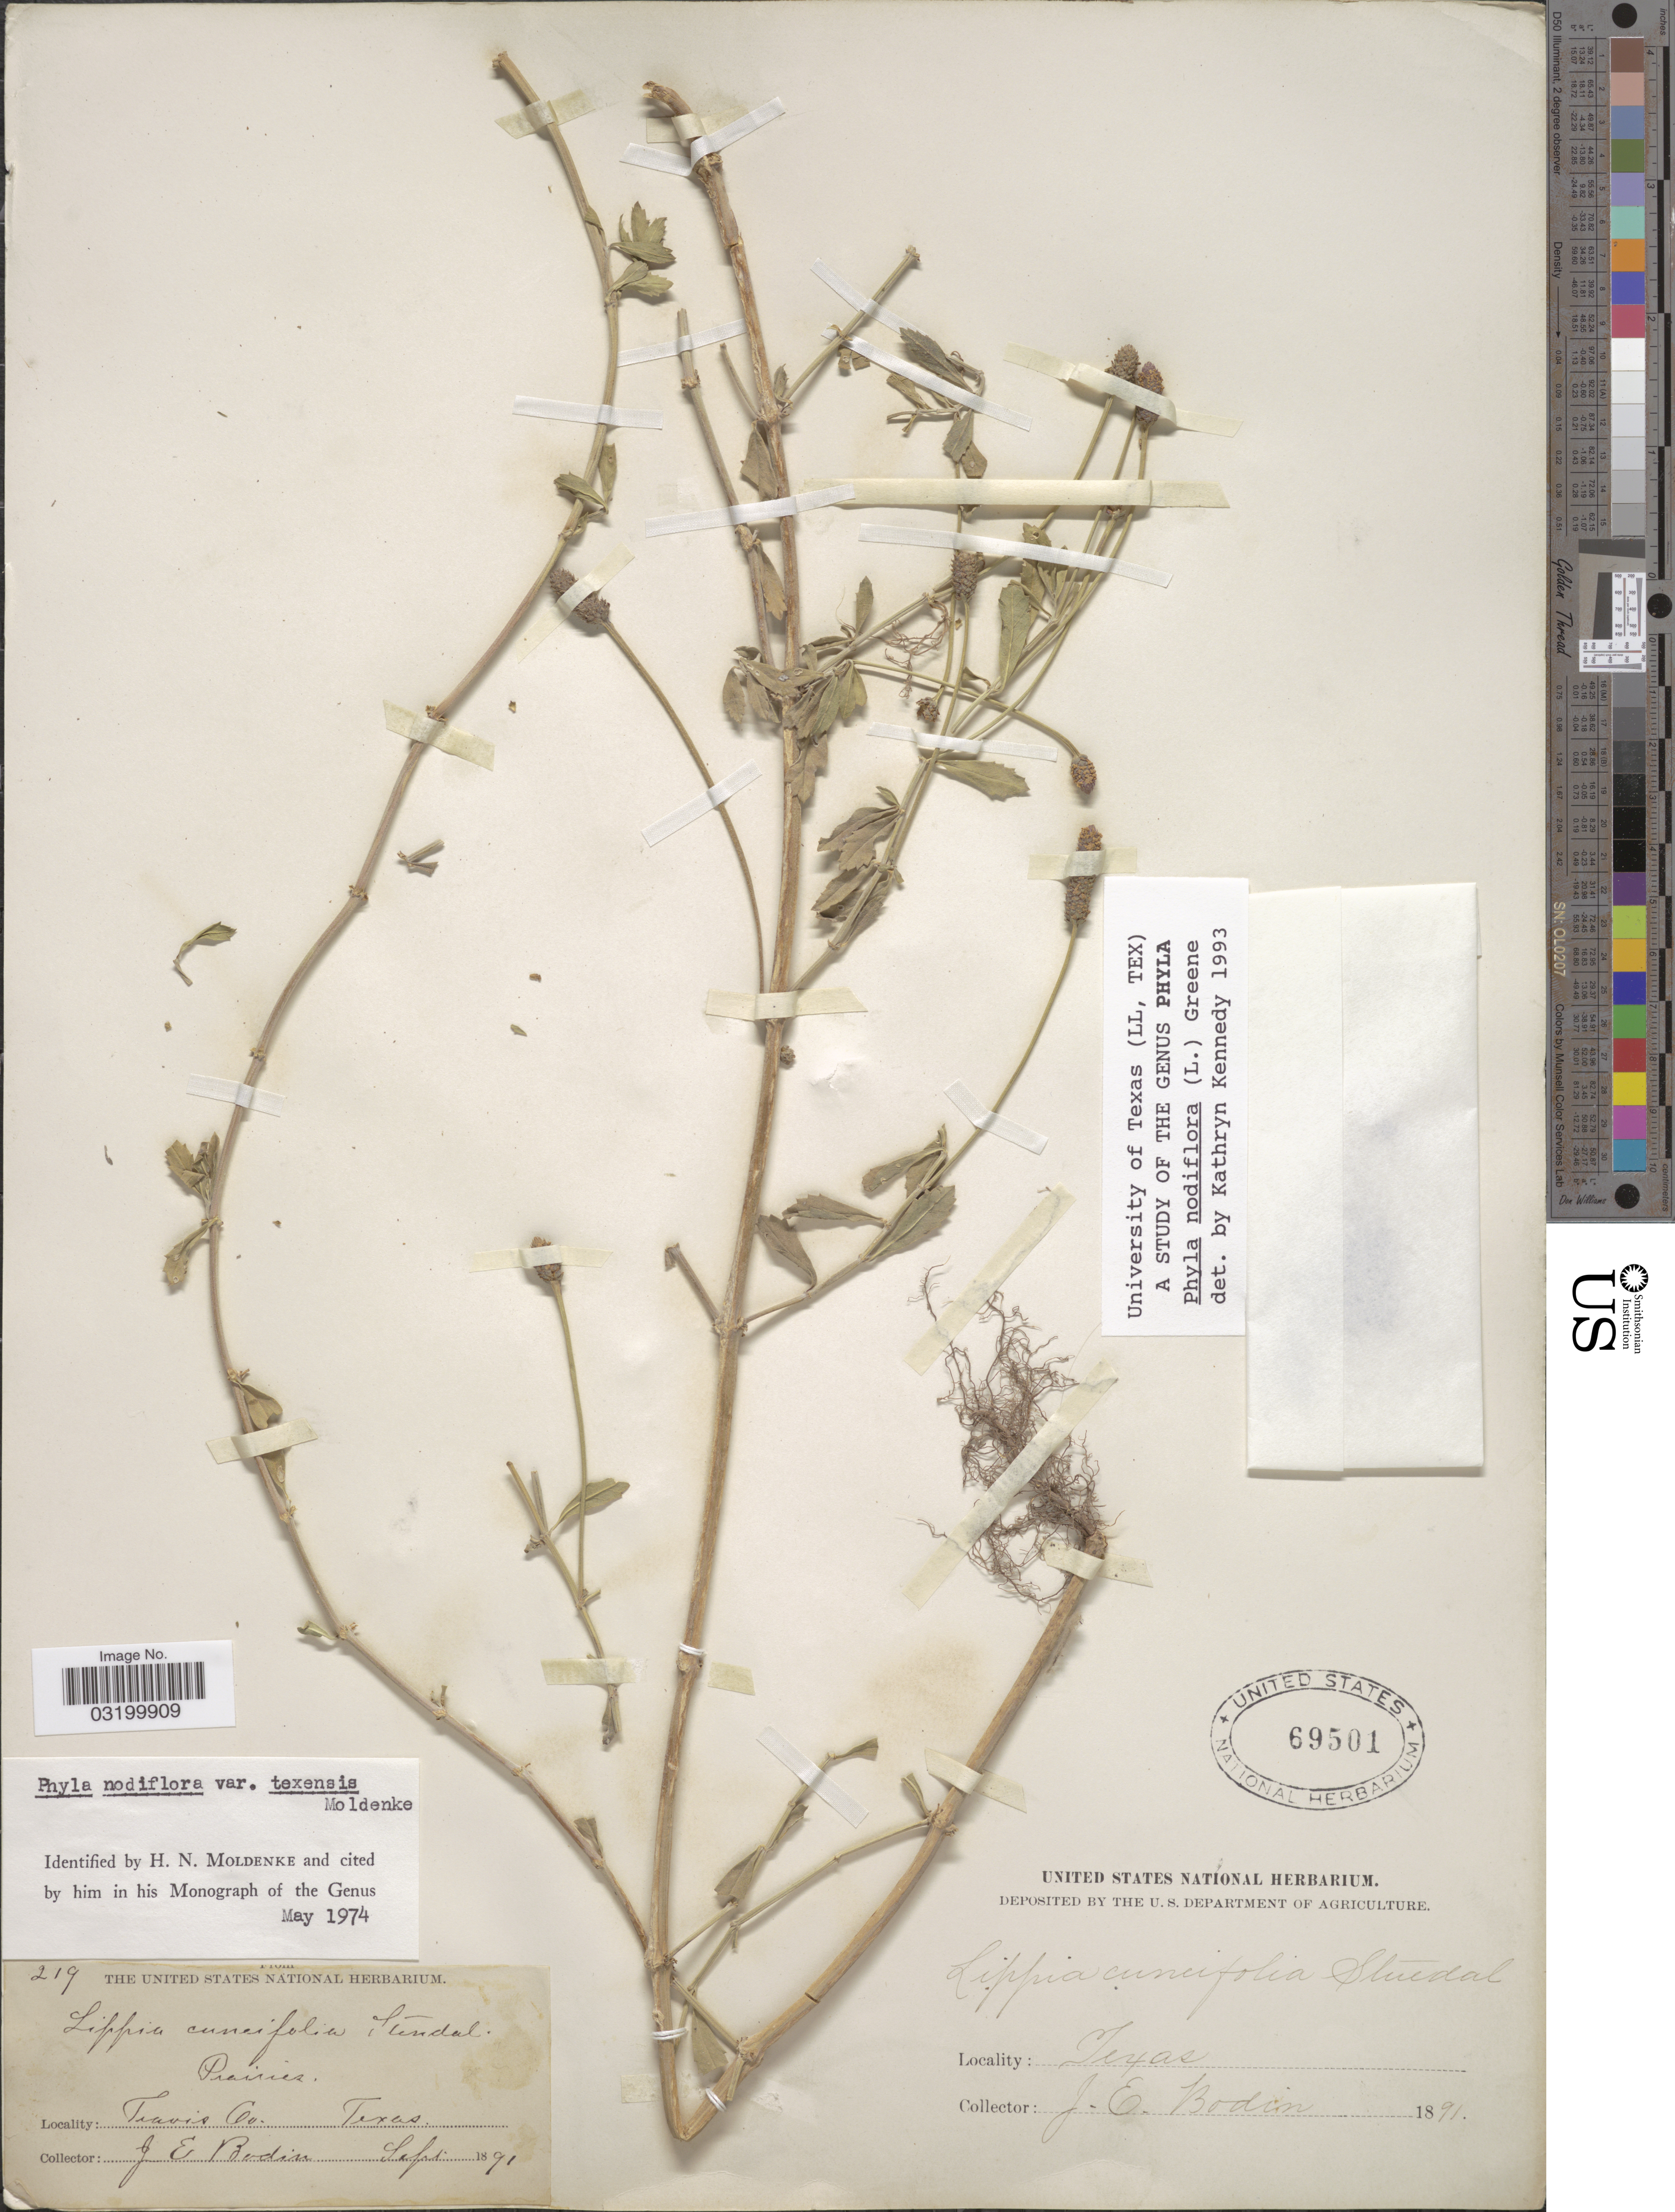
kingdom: Plantae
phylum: Tracheophyta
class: Magnoliopsida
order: Lamiales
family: Verbenaceae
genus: Phyla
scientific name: Phyla nodiflora var. nodiflora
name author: (L.) Greene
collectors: J. E. Bodin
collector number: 219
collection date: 1891-09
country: United States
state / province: Texas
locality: Travis Co.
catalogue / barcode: US 69501